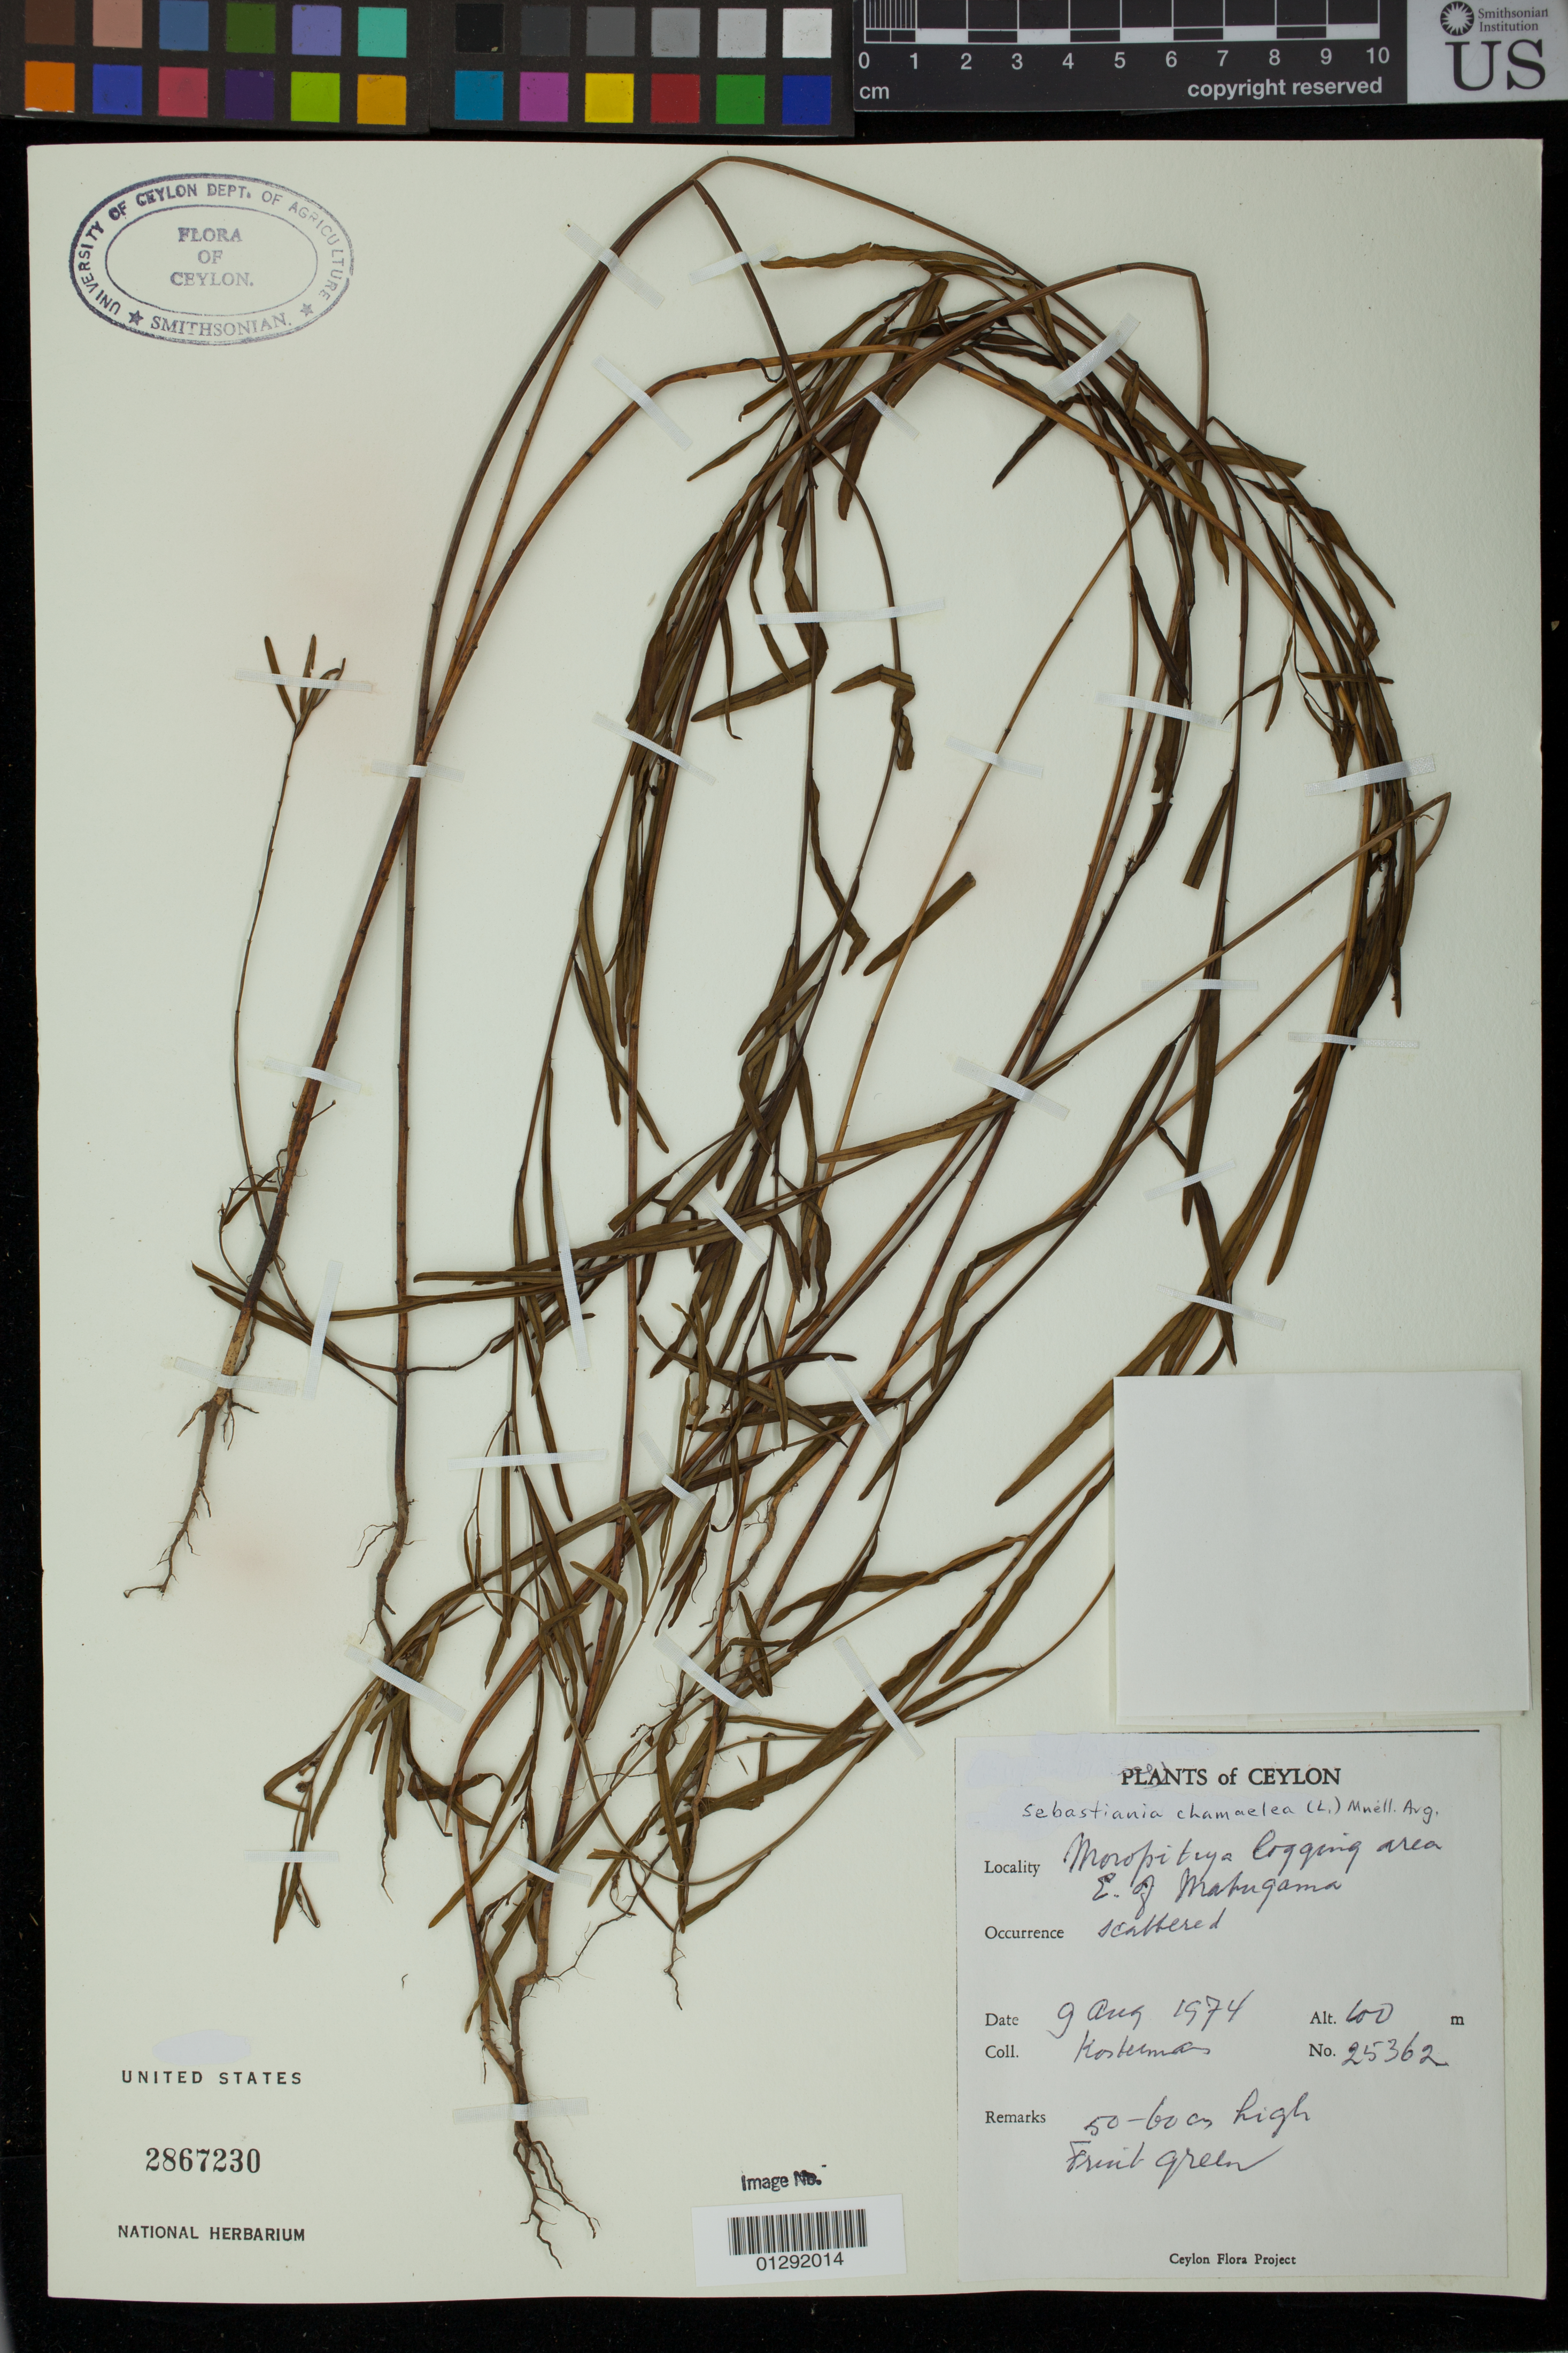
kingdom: Plantae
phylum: Tracheophyta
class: Magnoliopsida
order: Malpighiales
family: Euphorbiaceae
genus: Sebastiania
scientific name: Sebastiania chamaelea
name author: (L.) Müll. Arg.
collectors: A. J. G. Kostermans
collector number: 25362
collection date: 1974-08-09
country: Sri Lanka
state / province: Western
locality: Ceylon. Morapitiya logging area E. of Matugama.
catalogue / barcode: US 2867230